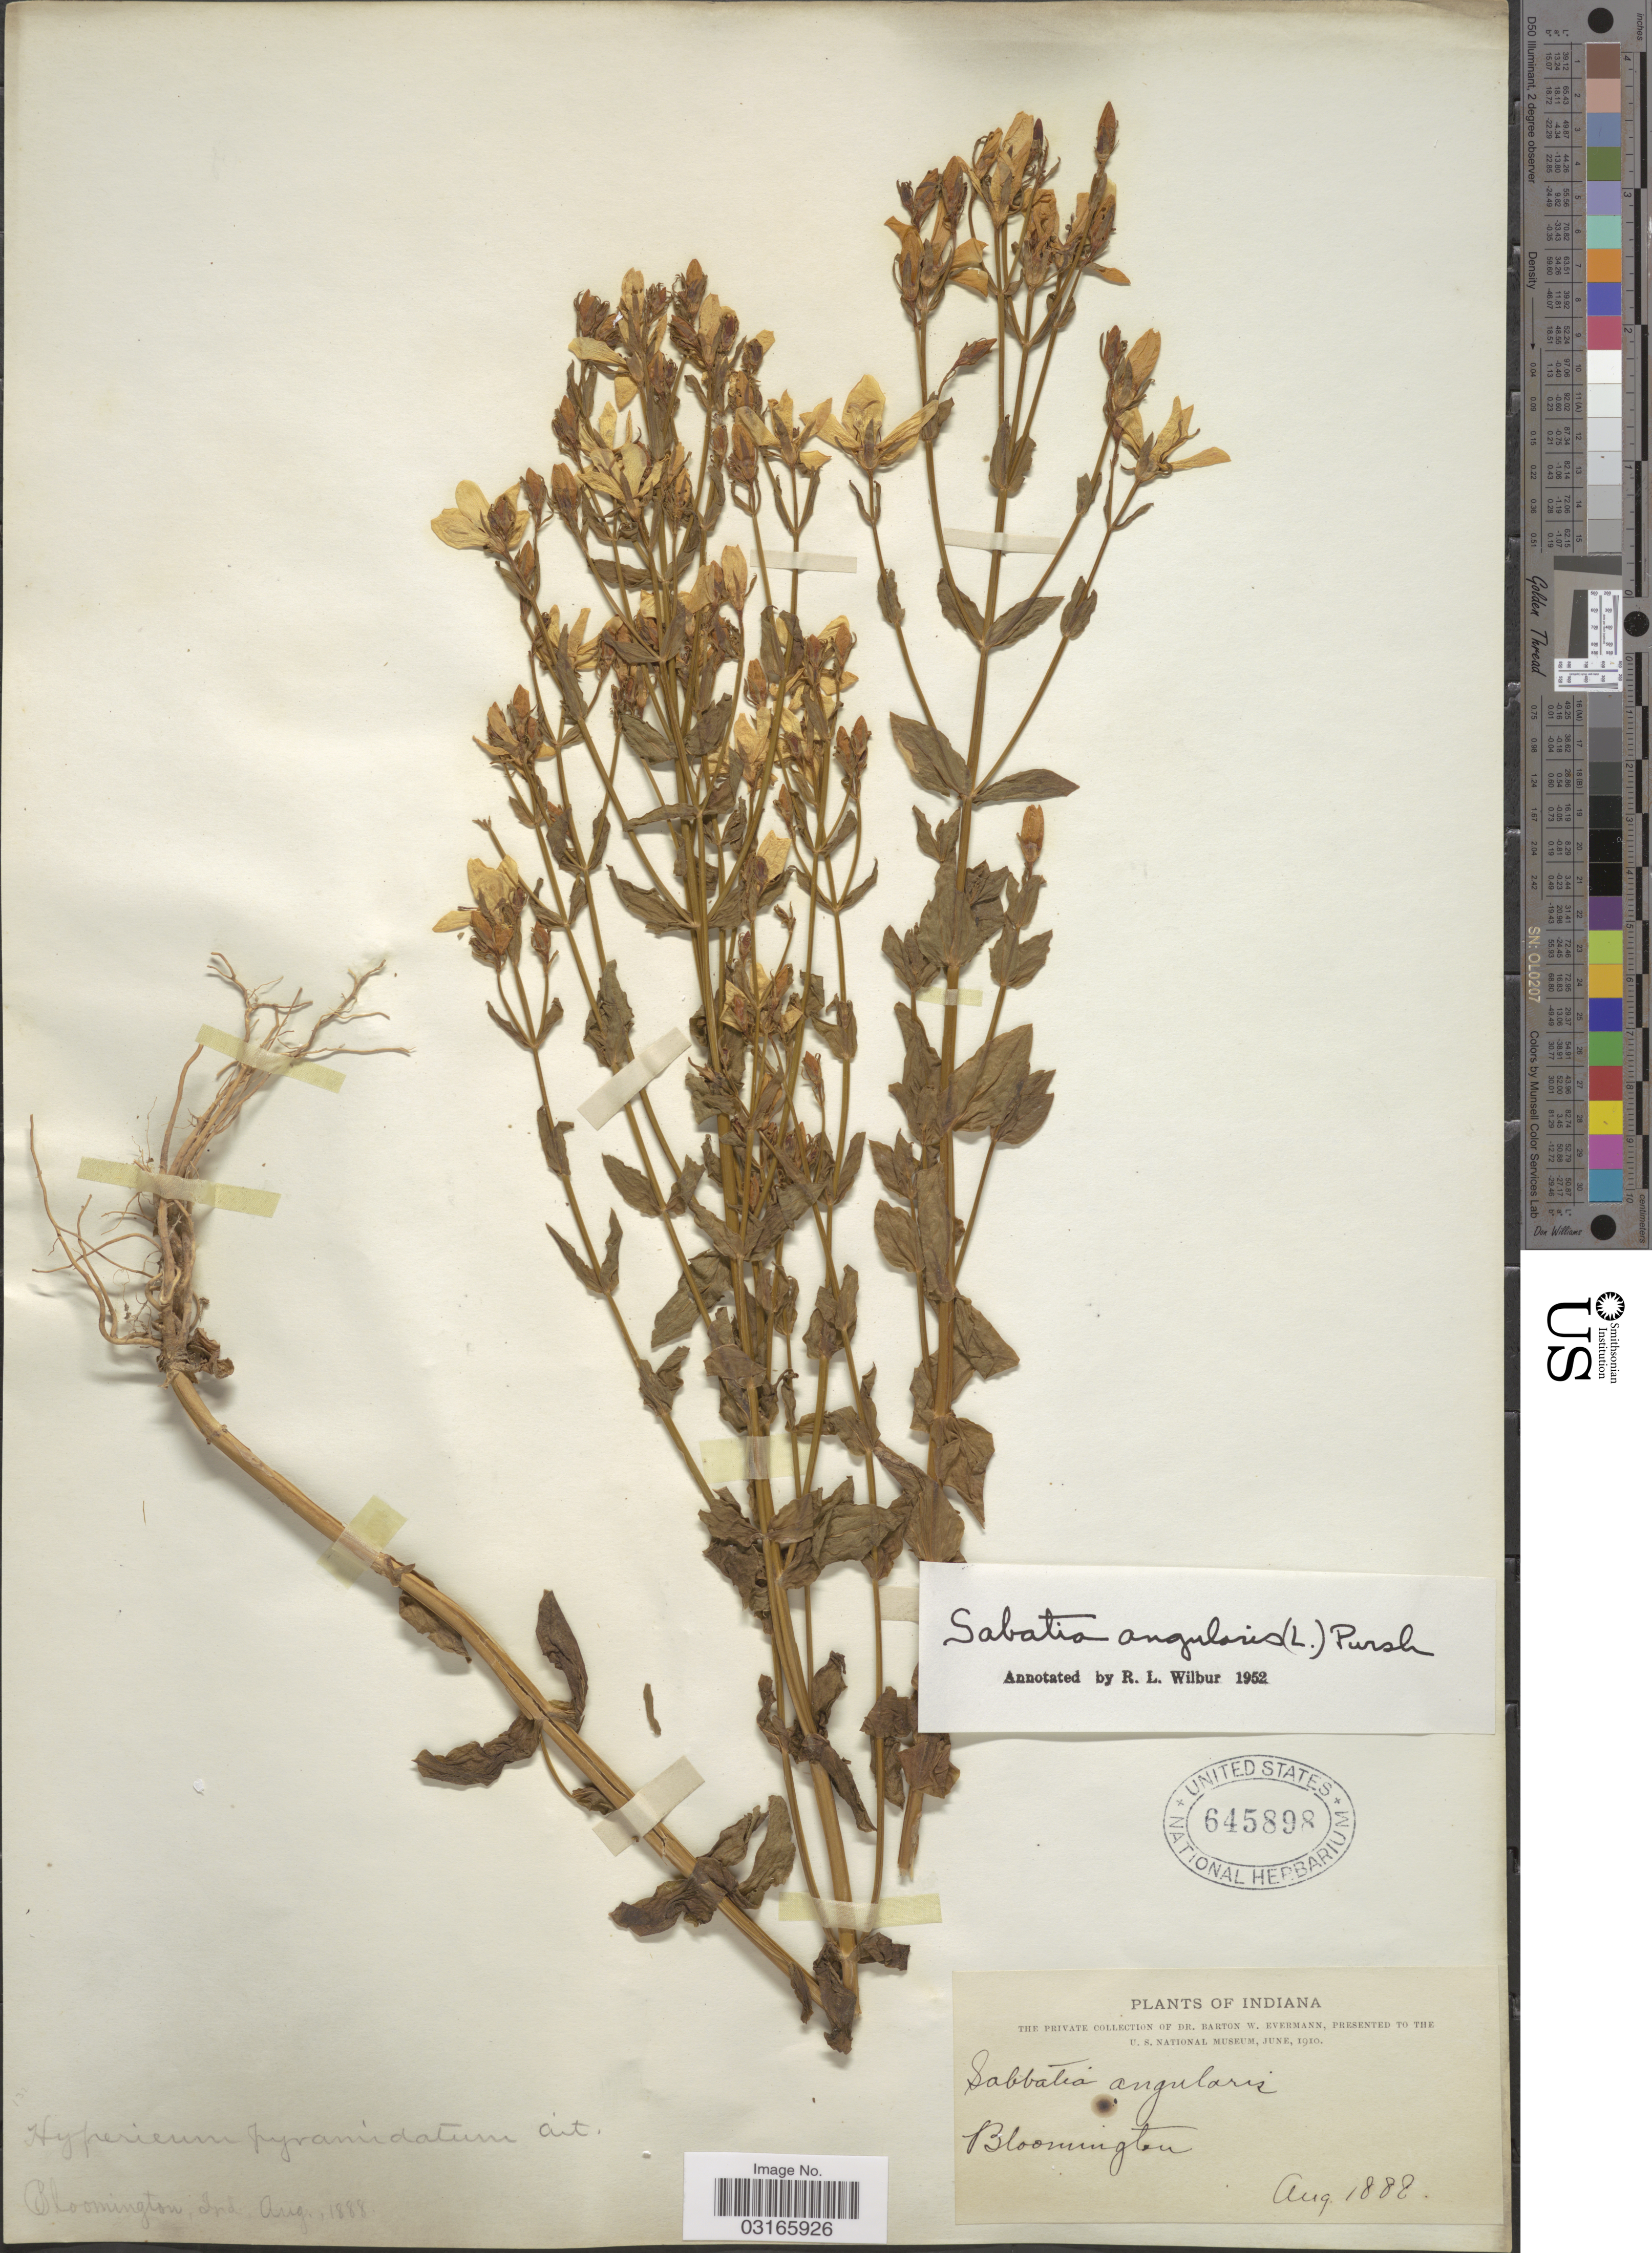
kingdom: Plantae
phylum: Tracheophyta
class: Magnoliopsida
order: Gentianales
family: Gentianaceae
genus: Sabatia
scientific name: Sabatia angularis (L.) Pursh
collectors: B. W. Evermann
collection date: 1888-08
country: United States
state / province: Indiana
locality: Bloomington.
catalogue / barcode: US 645898